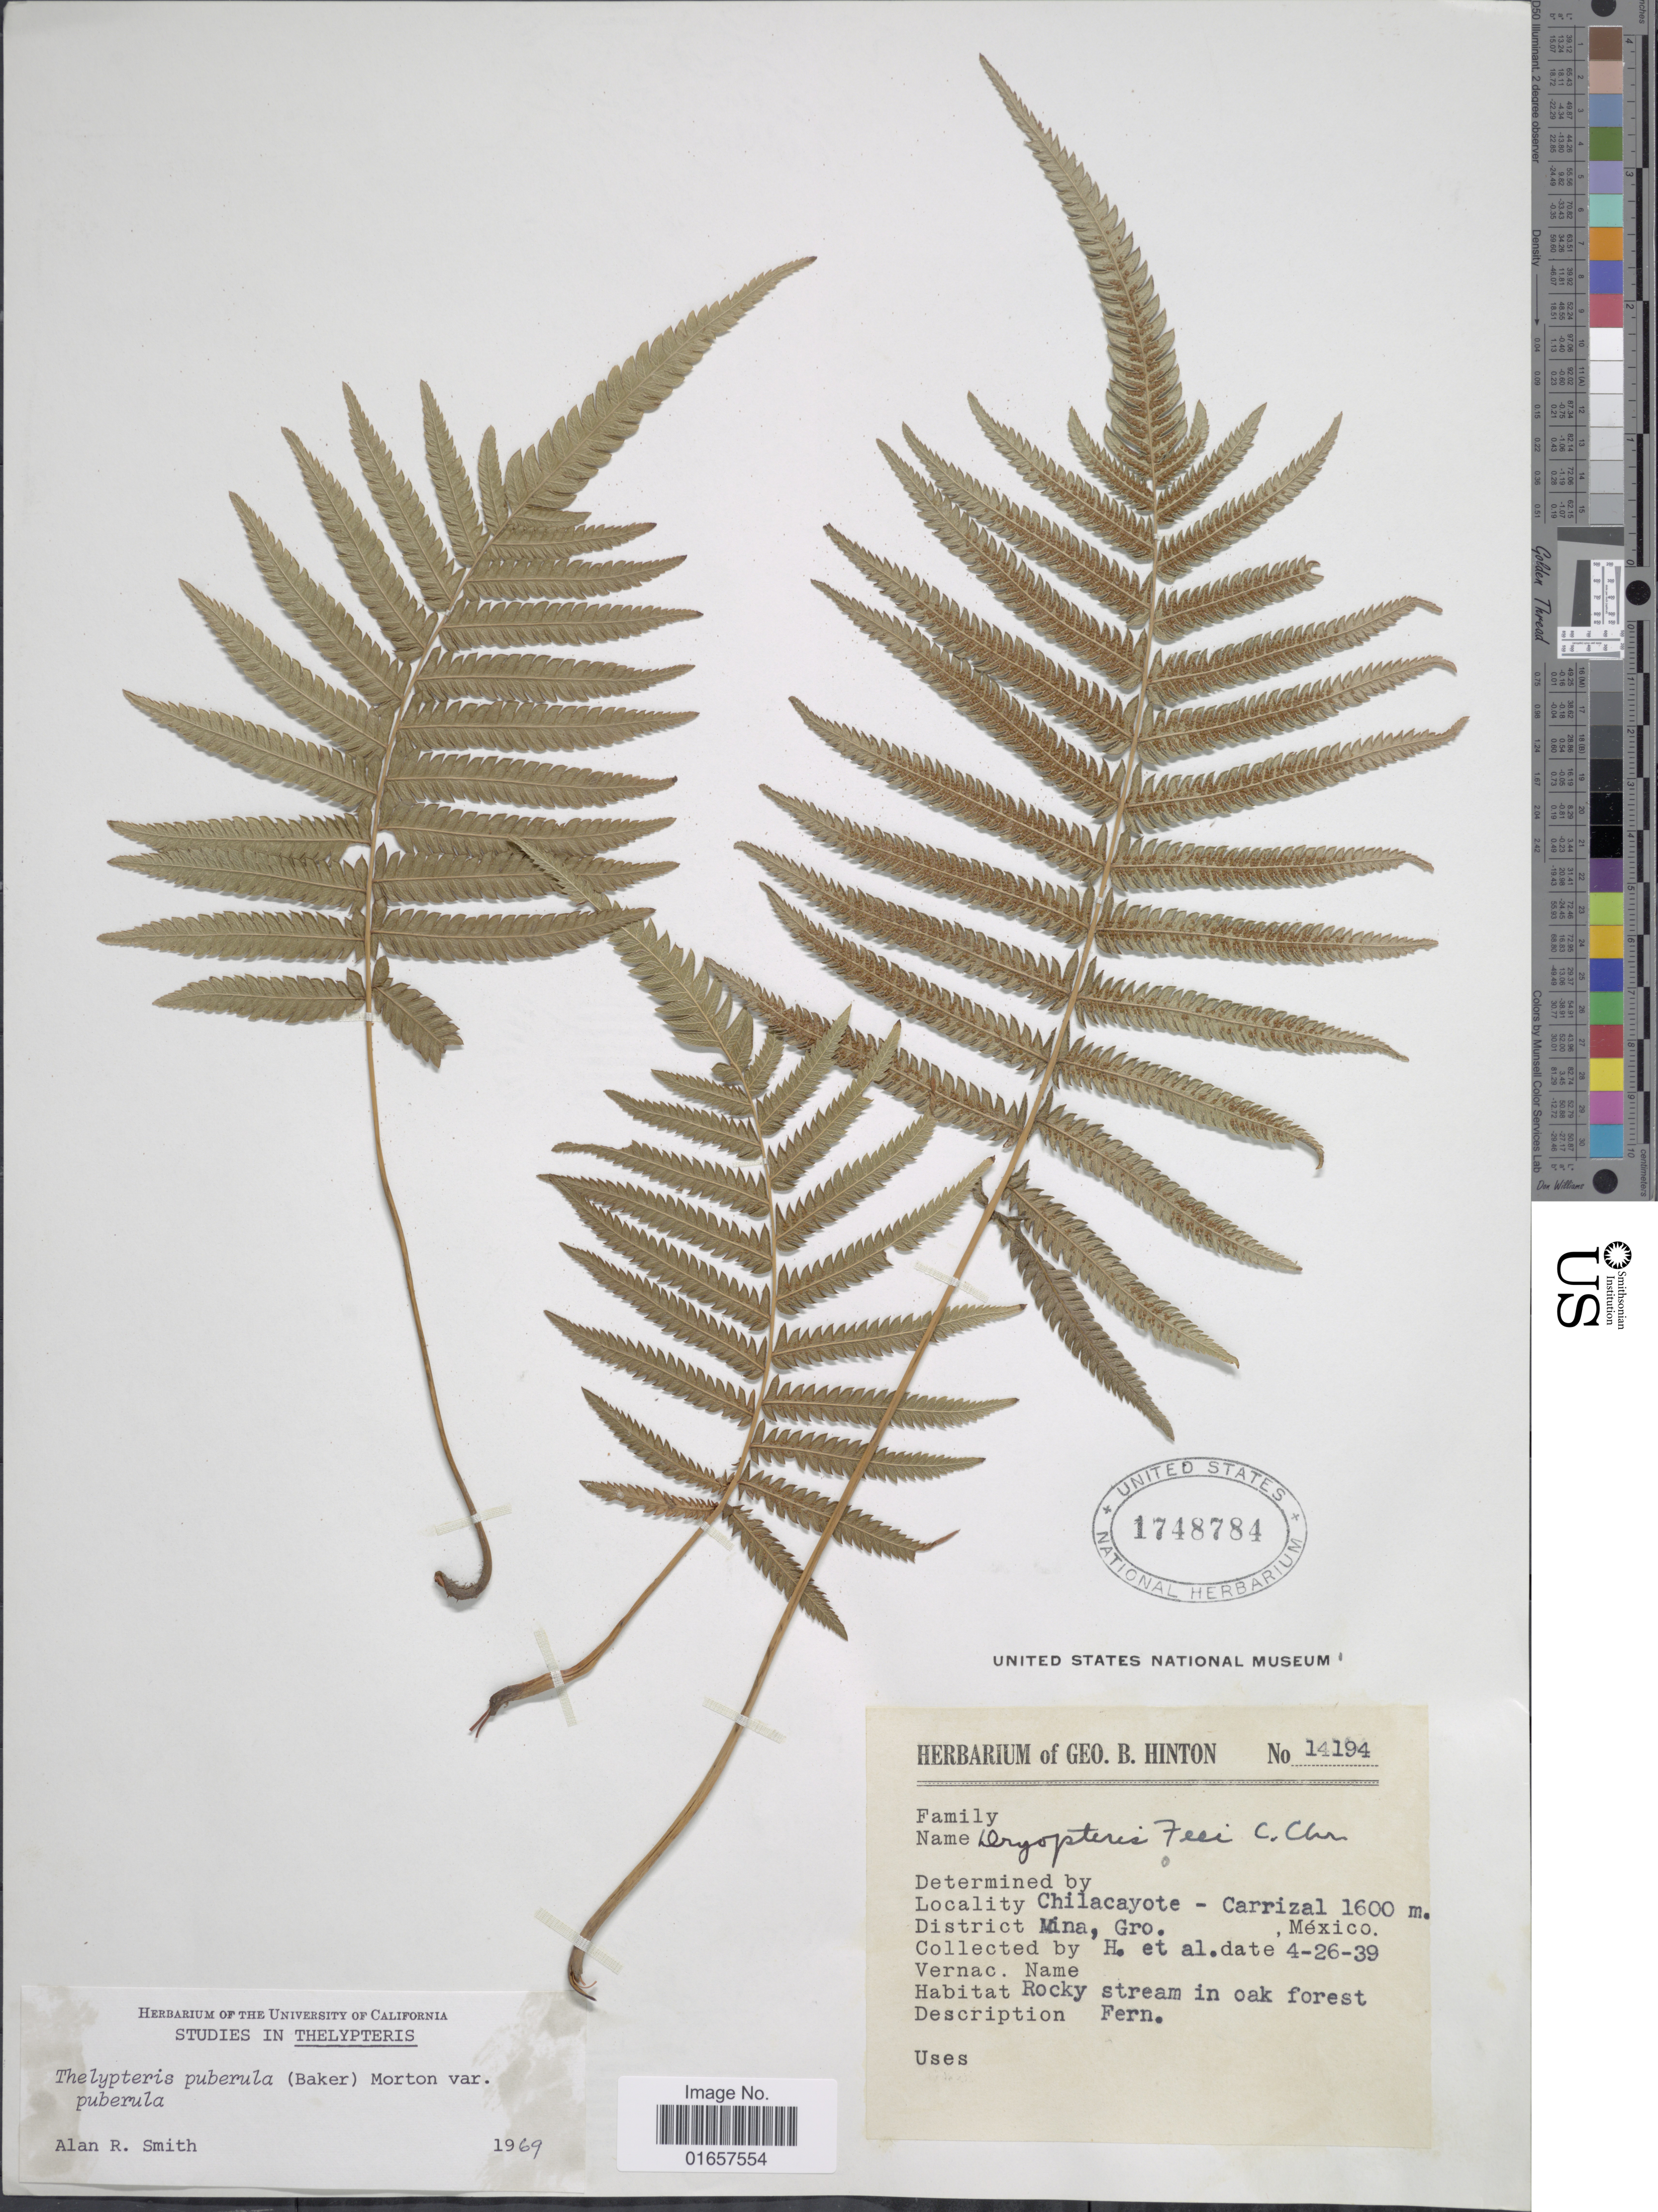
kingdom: Plantae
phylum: Tracheophyta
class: Polypodiopsida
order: Polypodiales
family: Thelypteridaceae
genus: Christella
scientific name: Christella puberula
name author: (Baker) Á. Löve & D. Löve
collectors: G. B. Hinton & et al.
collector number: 14194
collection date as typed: Transcribed d/m/y: 26/4/39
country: Mexico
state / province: Guerrero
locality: México, Chilacayote, Carrizal, District: Mina, Gro.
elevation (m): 1600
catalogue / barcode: US 1748784